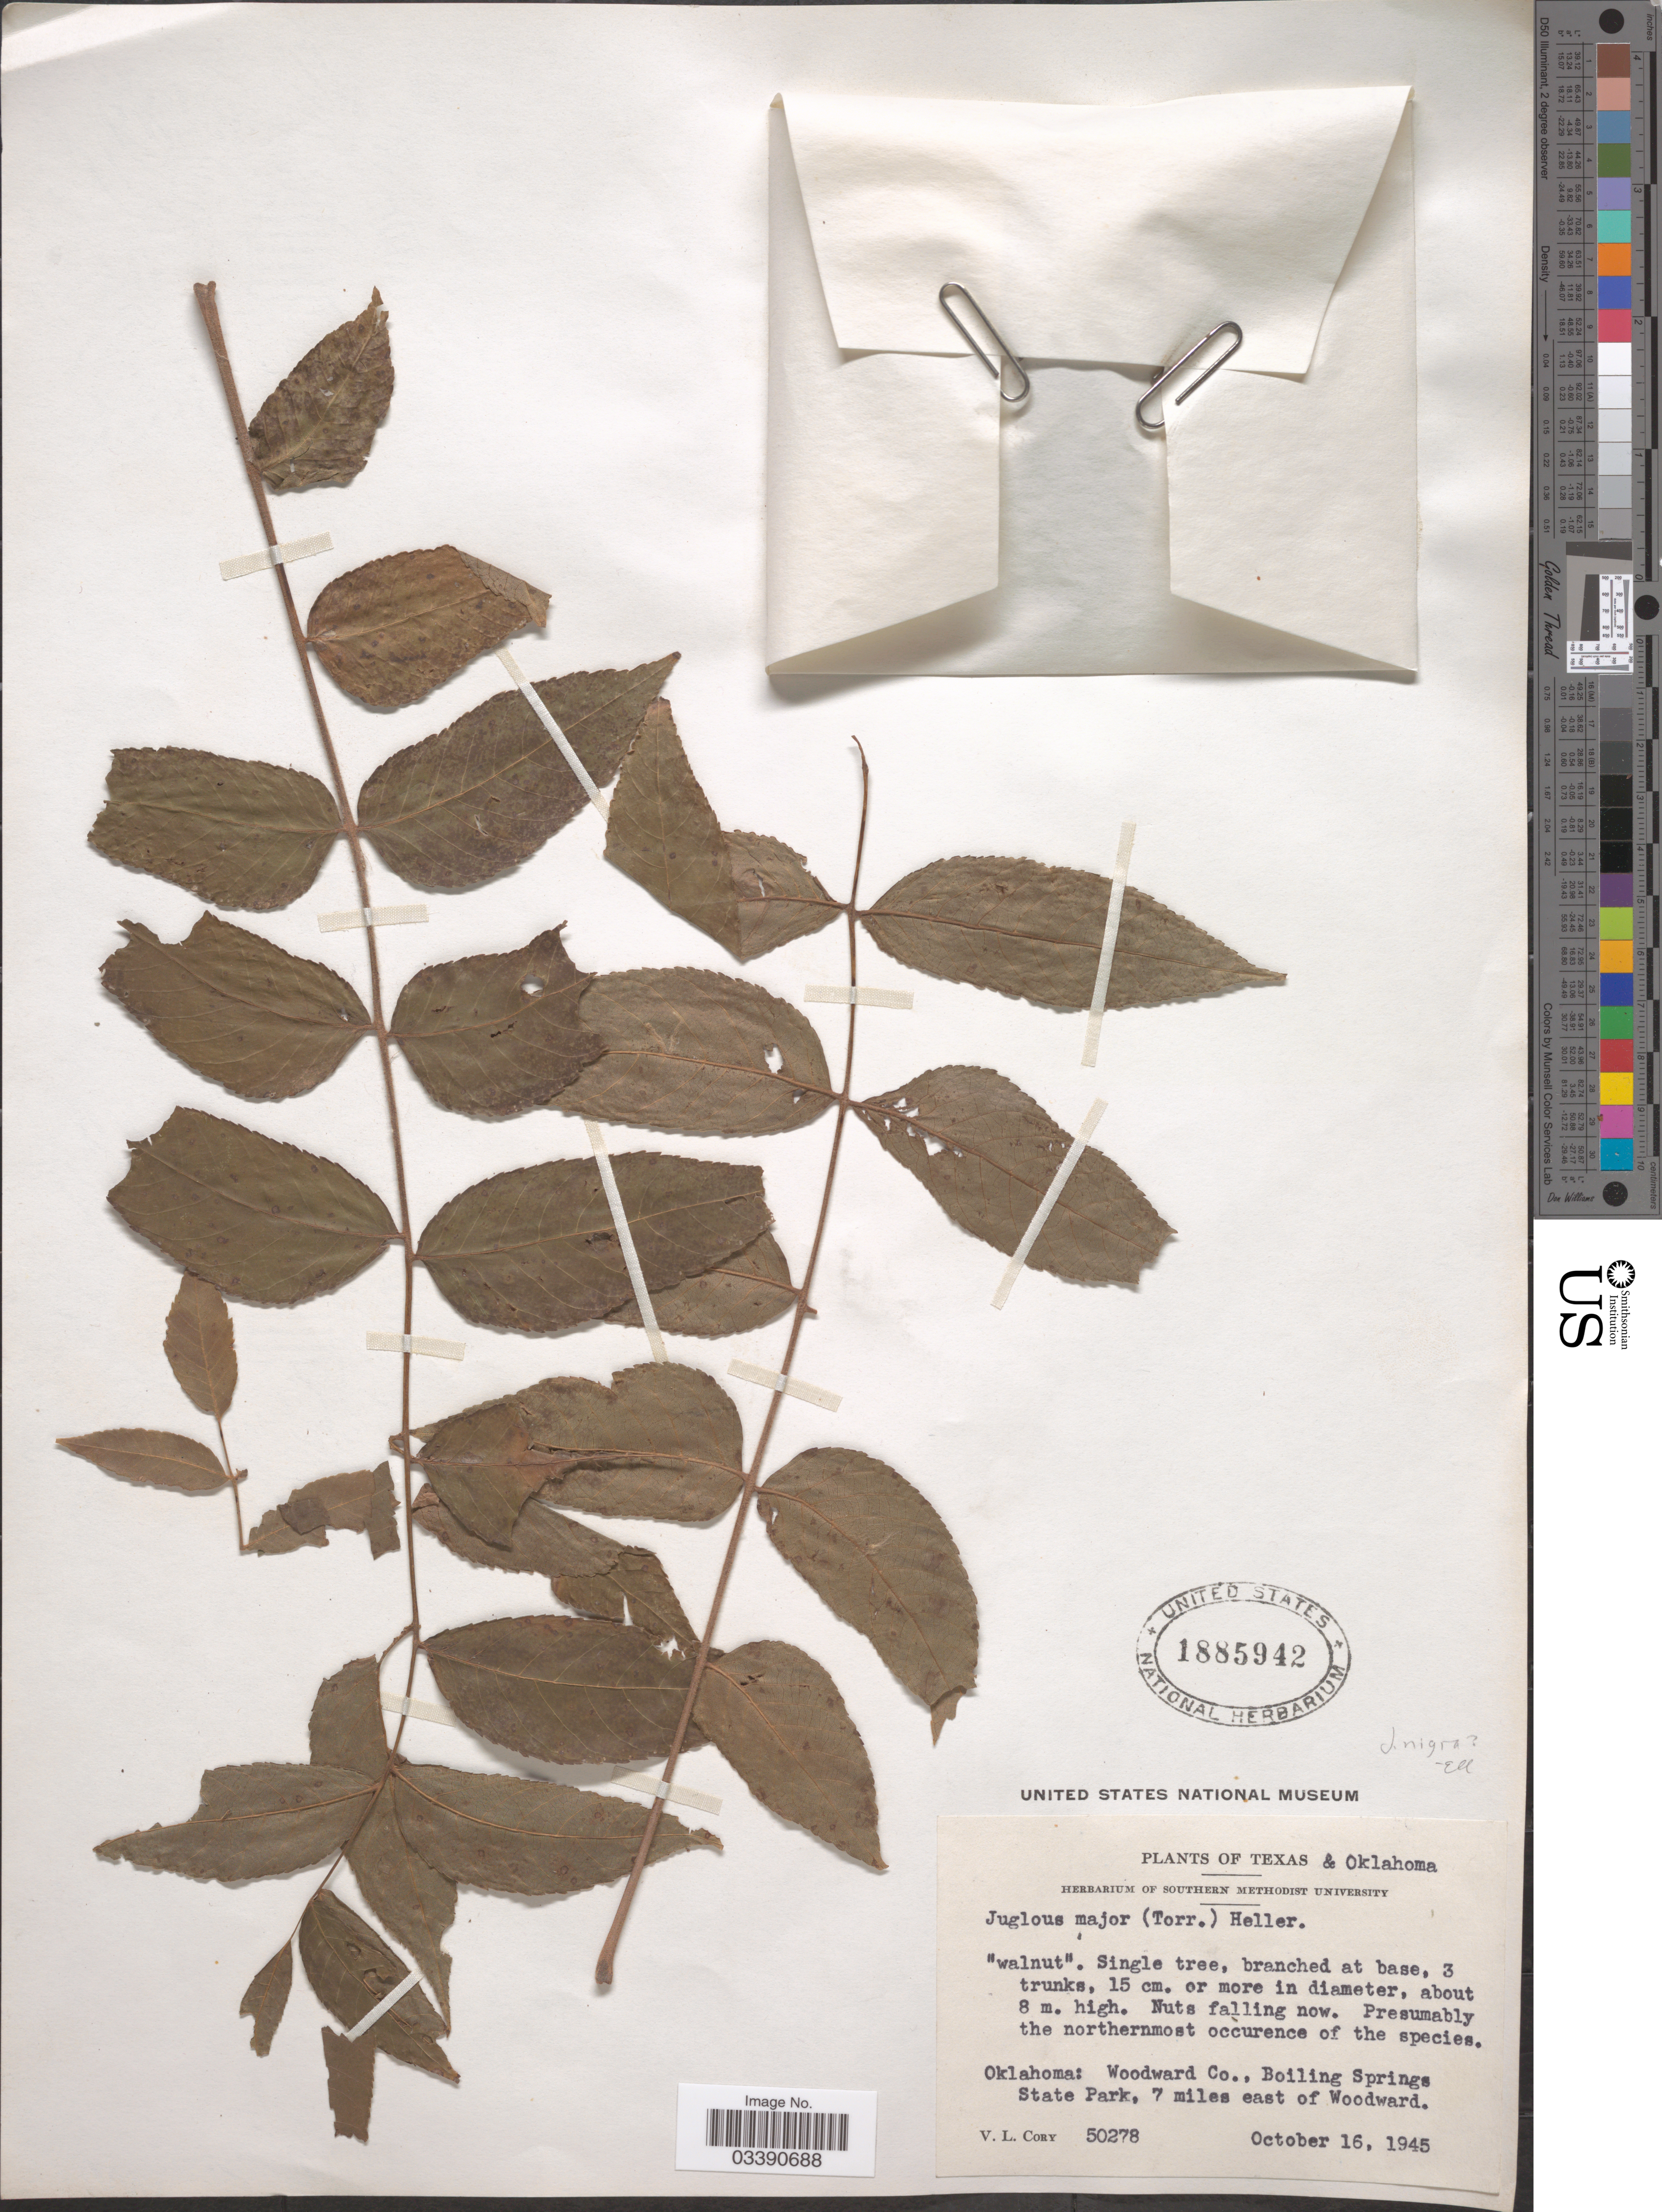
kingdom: Plantae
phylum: Tracheophyta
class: Magnoliopsida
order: Fagales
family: Juglandaceae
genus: Juglans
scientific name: Juglans major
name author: (Torr.) A. Heller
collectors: V. Cory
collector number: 50278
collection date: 1945-10-16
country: United States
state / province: Oklahoma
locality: Woodward Co., Boiling Springs State Park, 7 miles east of Woodward.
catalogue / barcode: US 1885942